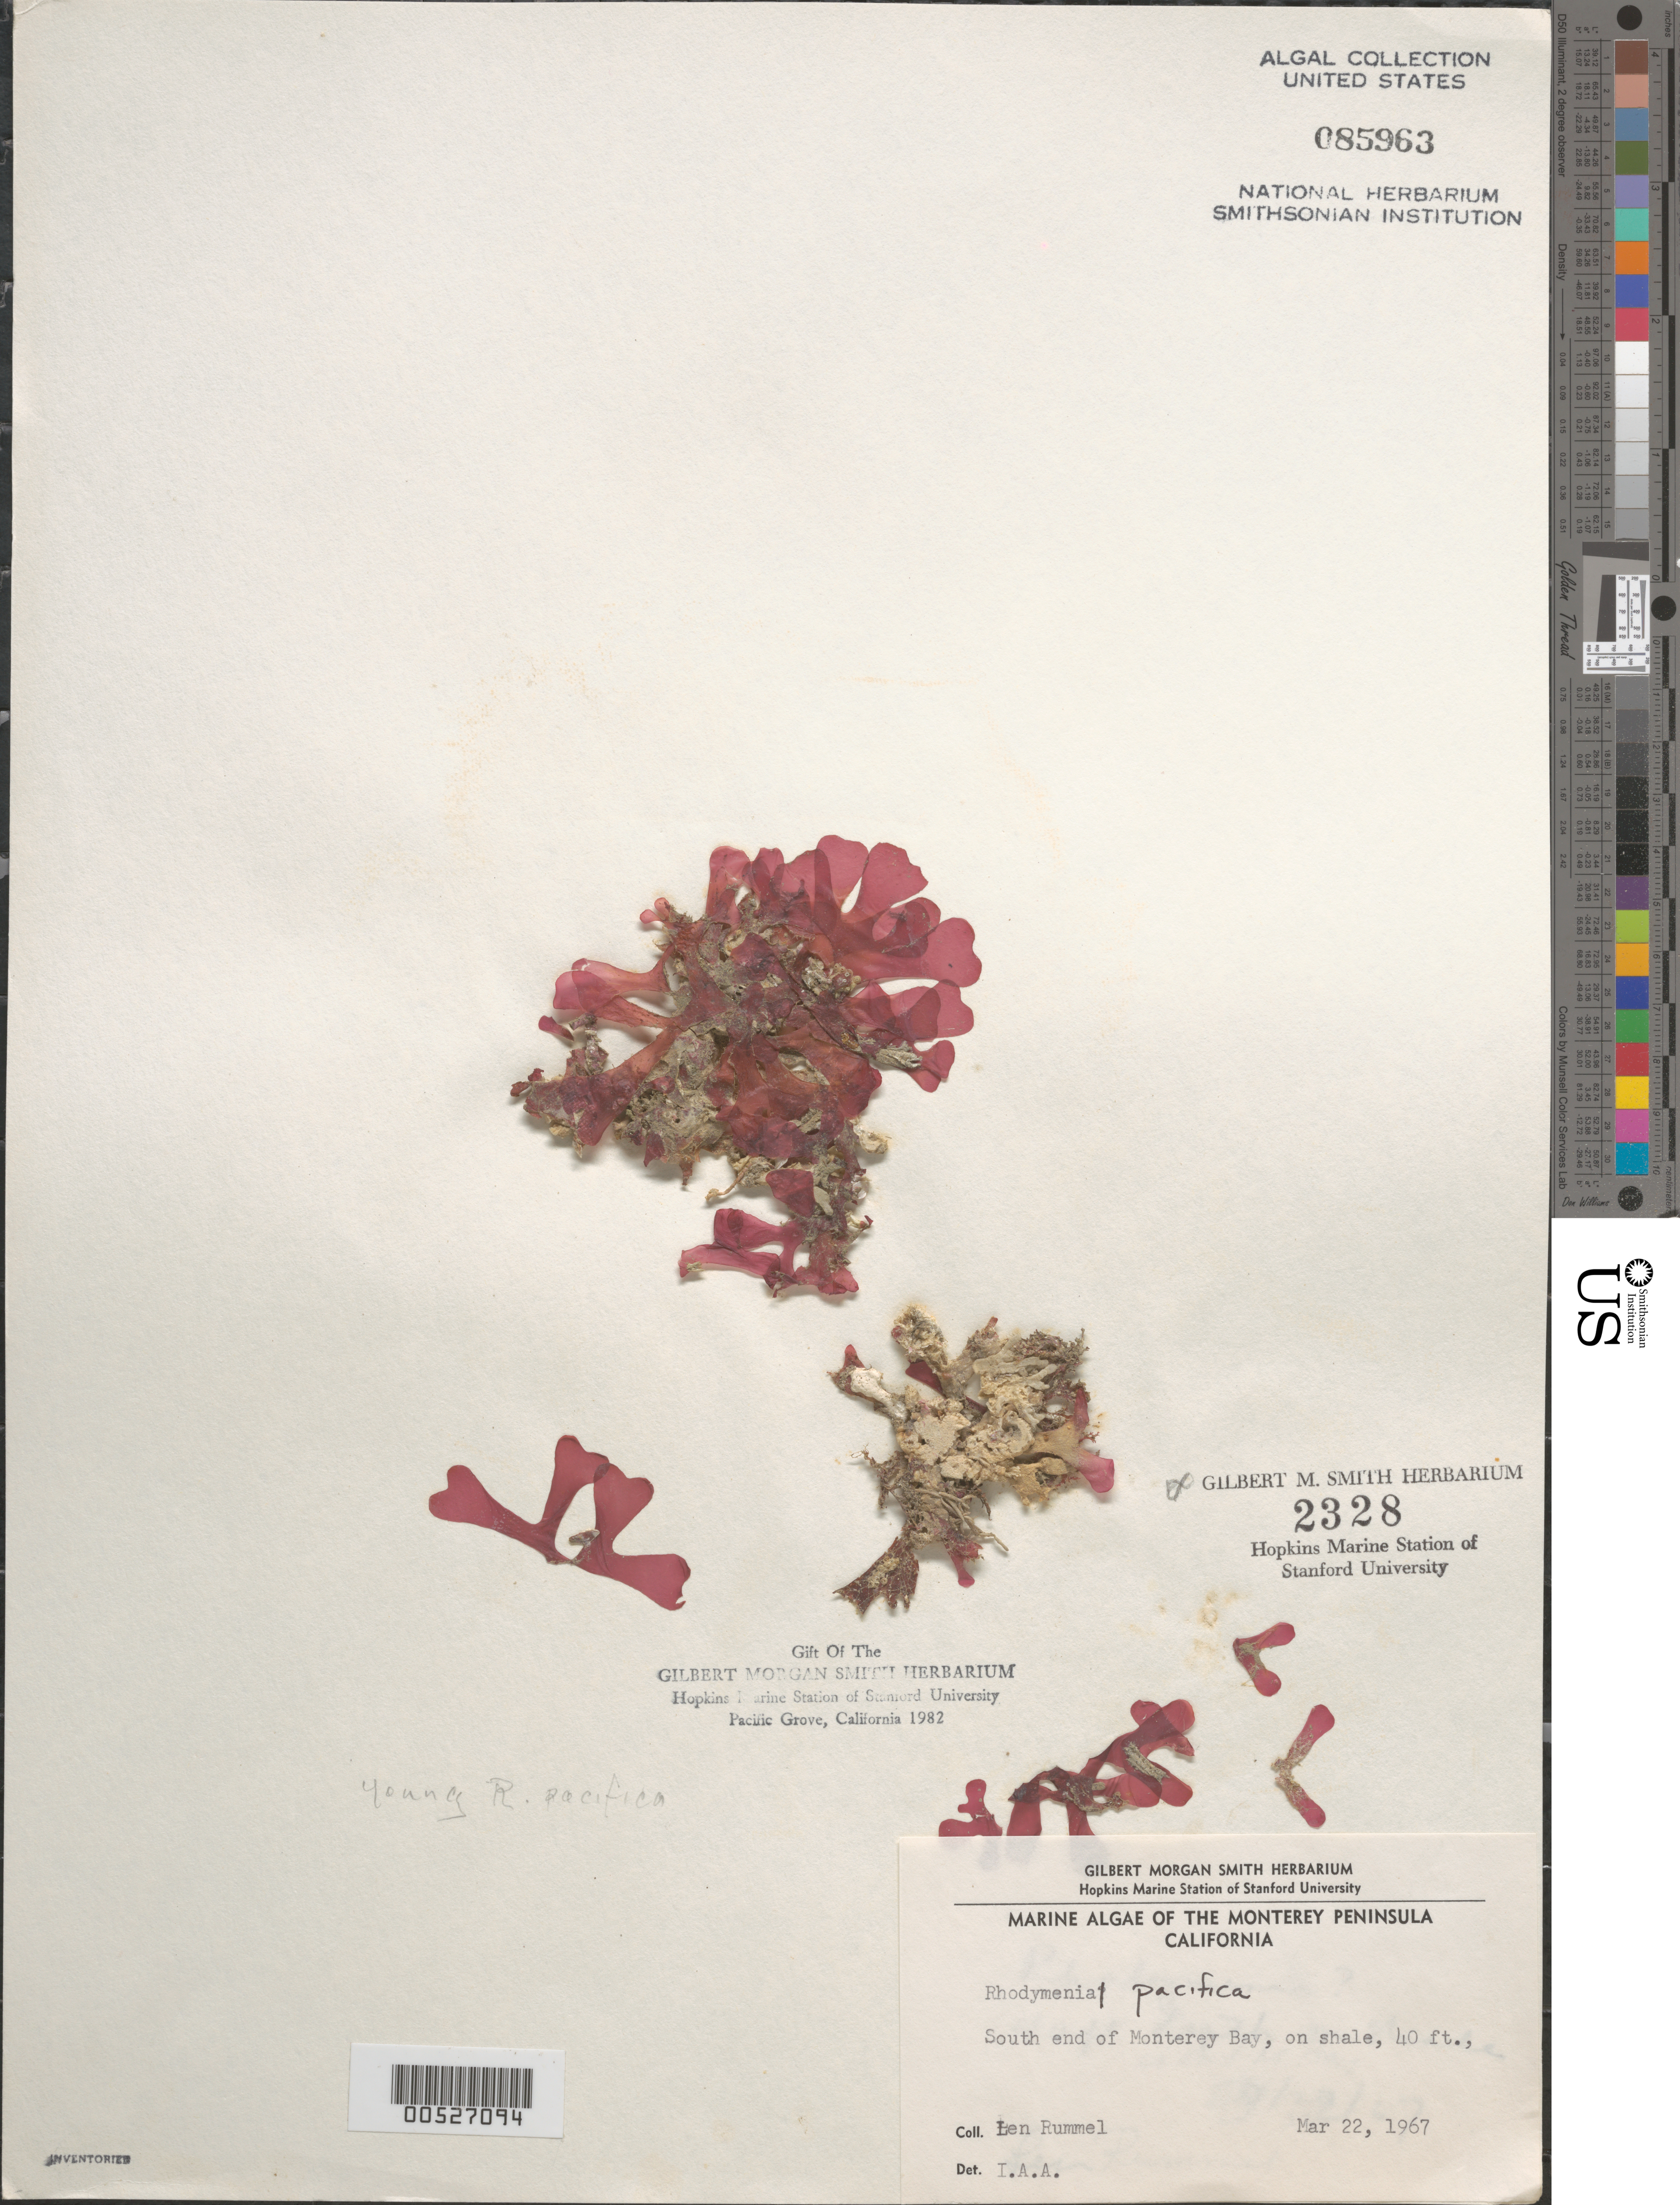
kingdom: Plantae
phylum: Rhodophyta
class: Florideophyceae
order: Rhodymeniales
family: Rhodymeniaceae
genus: Rhodymenia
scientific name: Rhodymenia pacifica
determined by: Abbott, Isabella A.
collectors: L. Rummel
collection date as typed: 22 Mar 1967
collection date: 1967-03-22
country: United States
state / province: California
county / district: Monterey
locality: Monterey Bay, south end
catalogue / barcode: US 85963